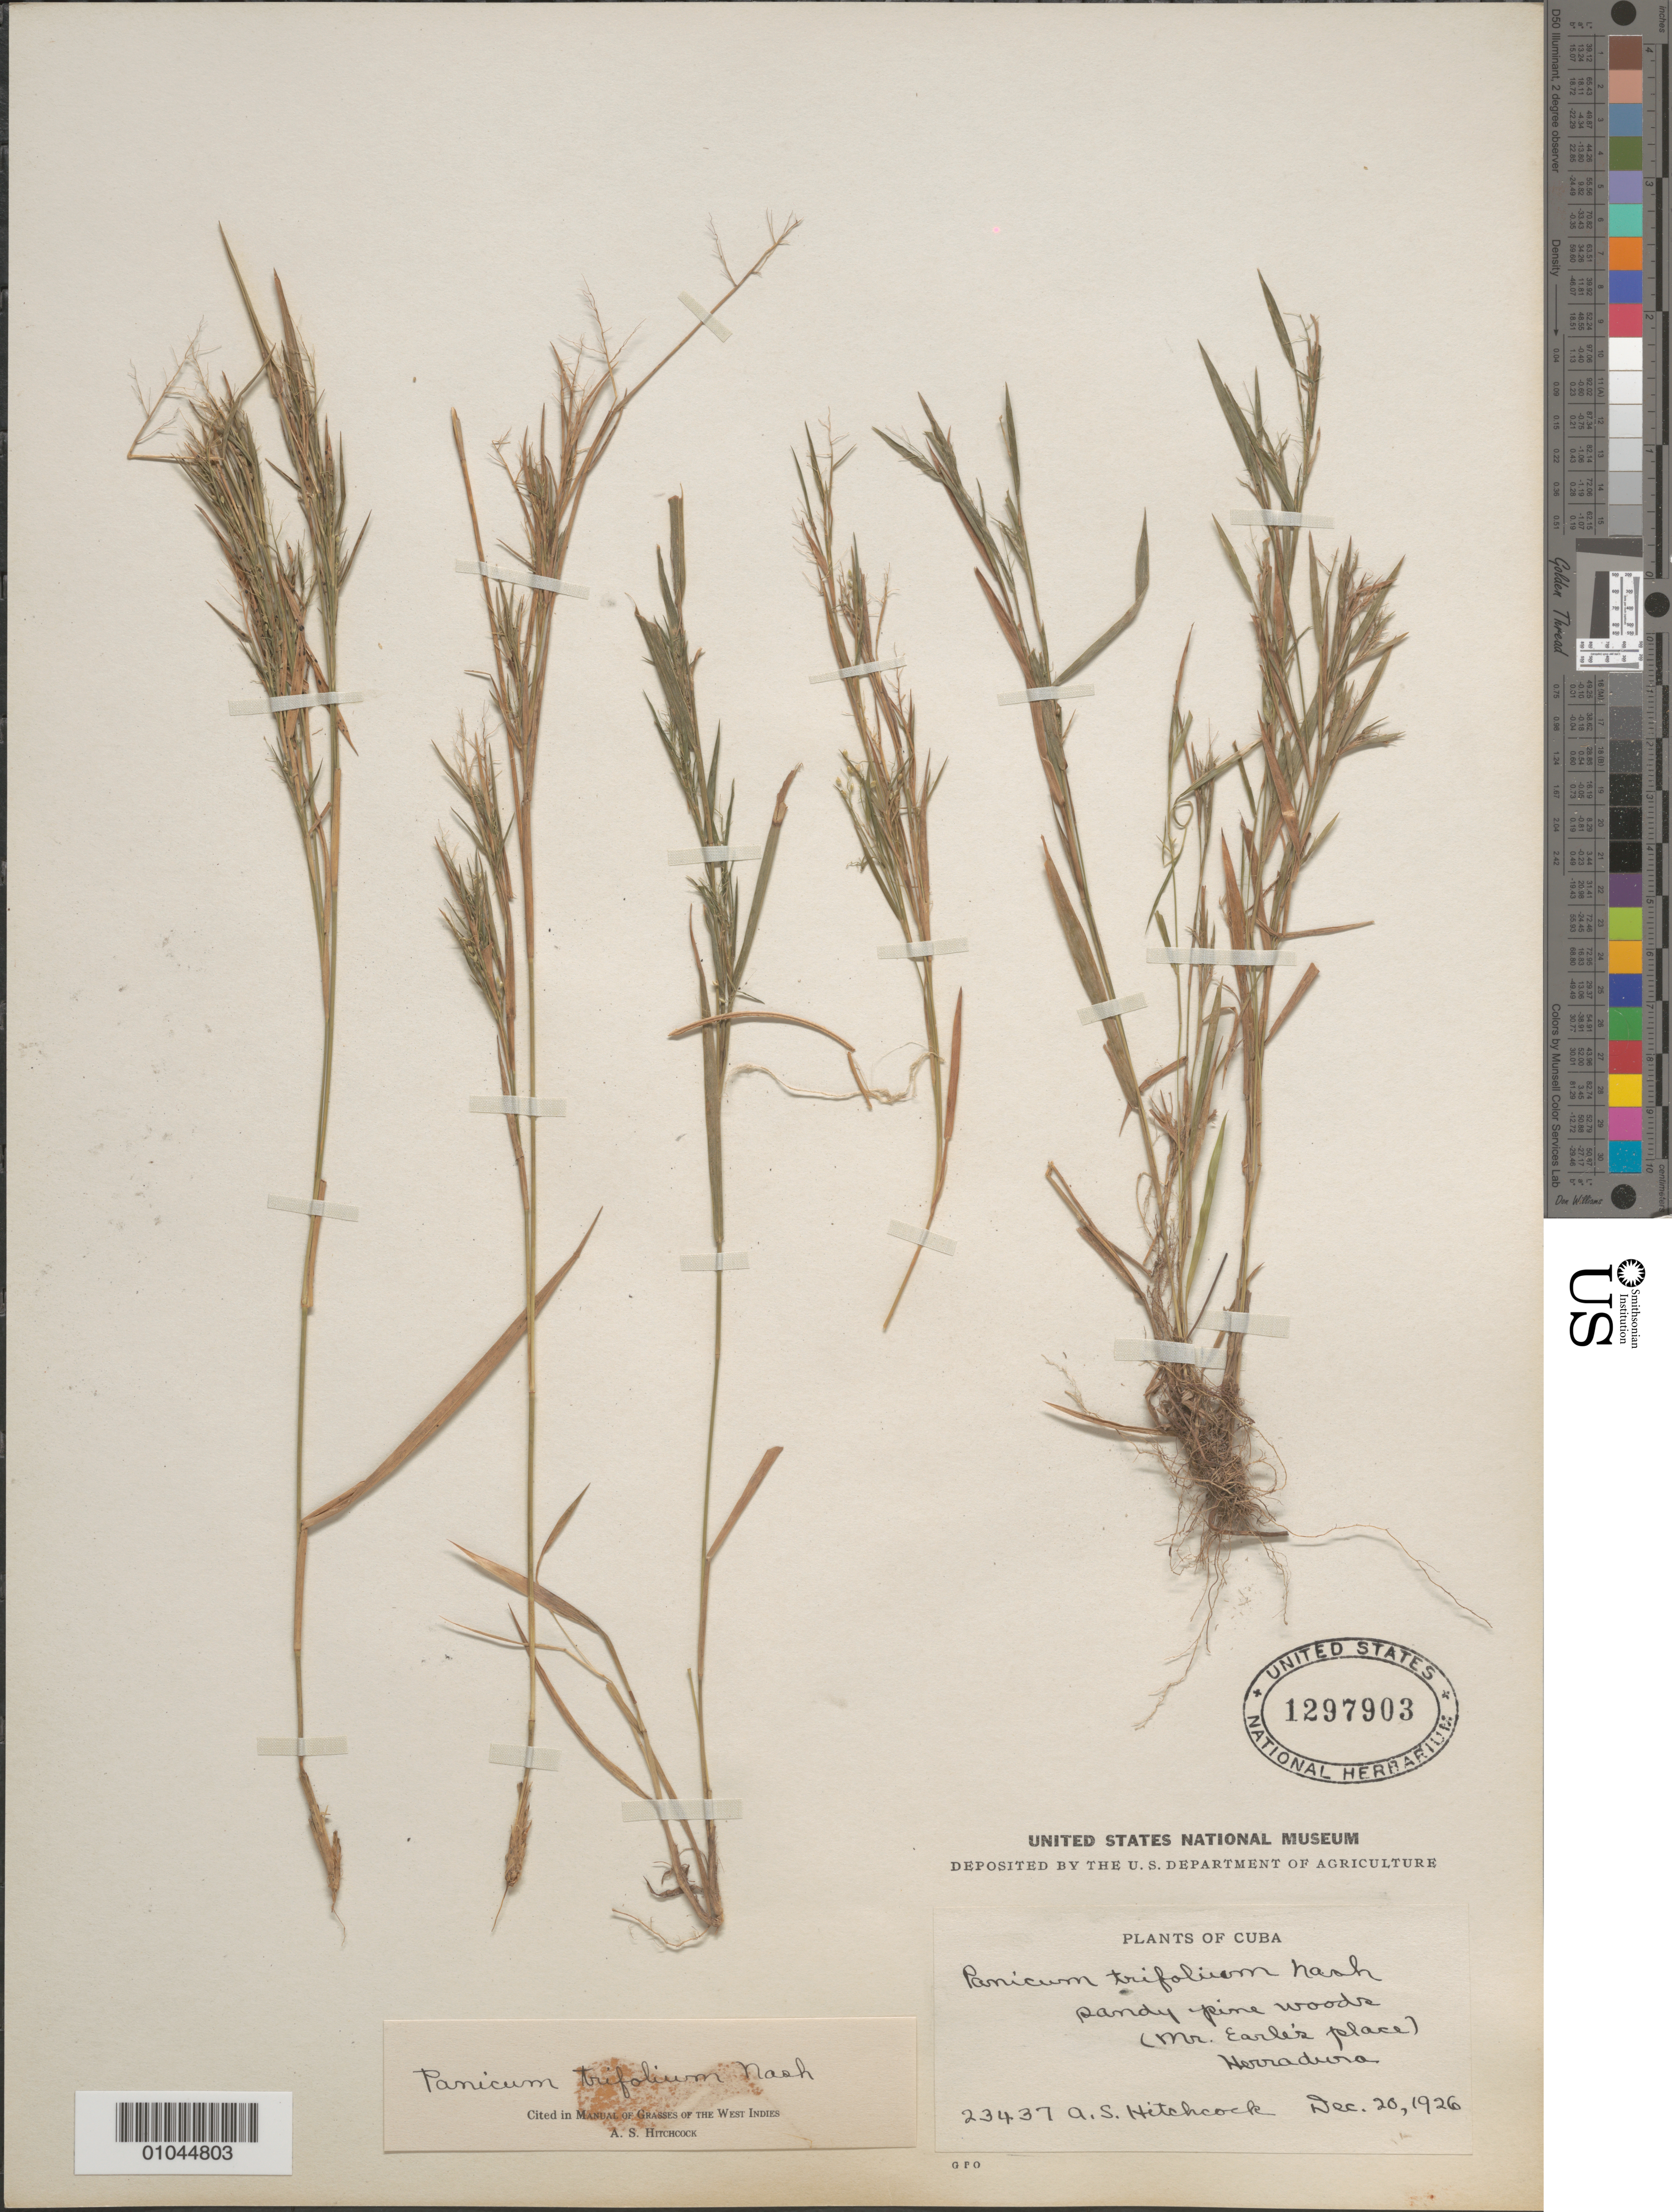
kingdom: Plantae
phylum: Tracheophyta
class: Liliopsida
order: Poales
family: Poaceae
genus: Panicum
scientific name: Panicum trifolium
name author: Nash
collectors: A. S. Hitchcock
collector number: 23437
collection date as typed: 20 Dec 1926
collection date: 1926-12-20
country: Cuba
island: Cuba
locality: Herradura, (Mr Earle's place)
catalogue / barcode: US 1297903